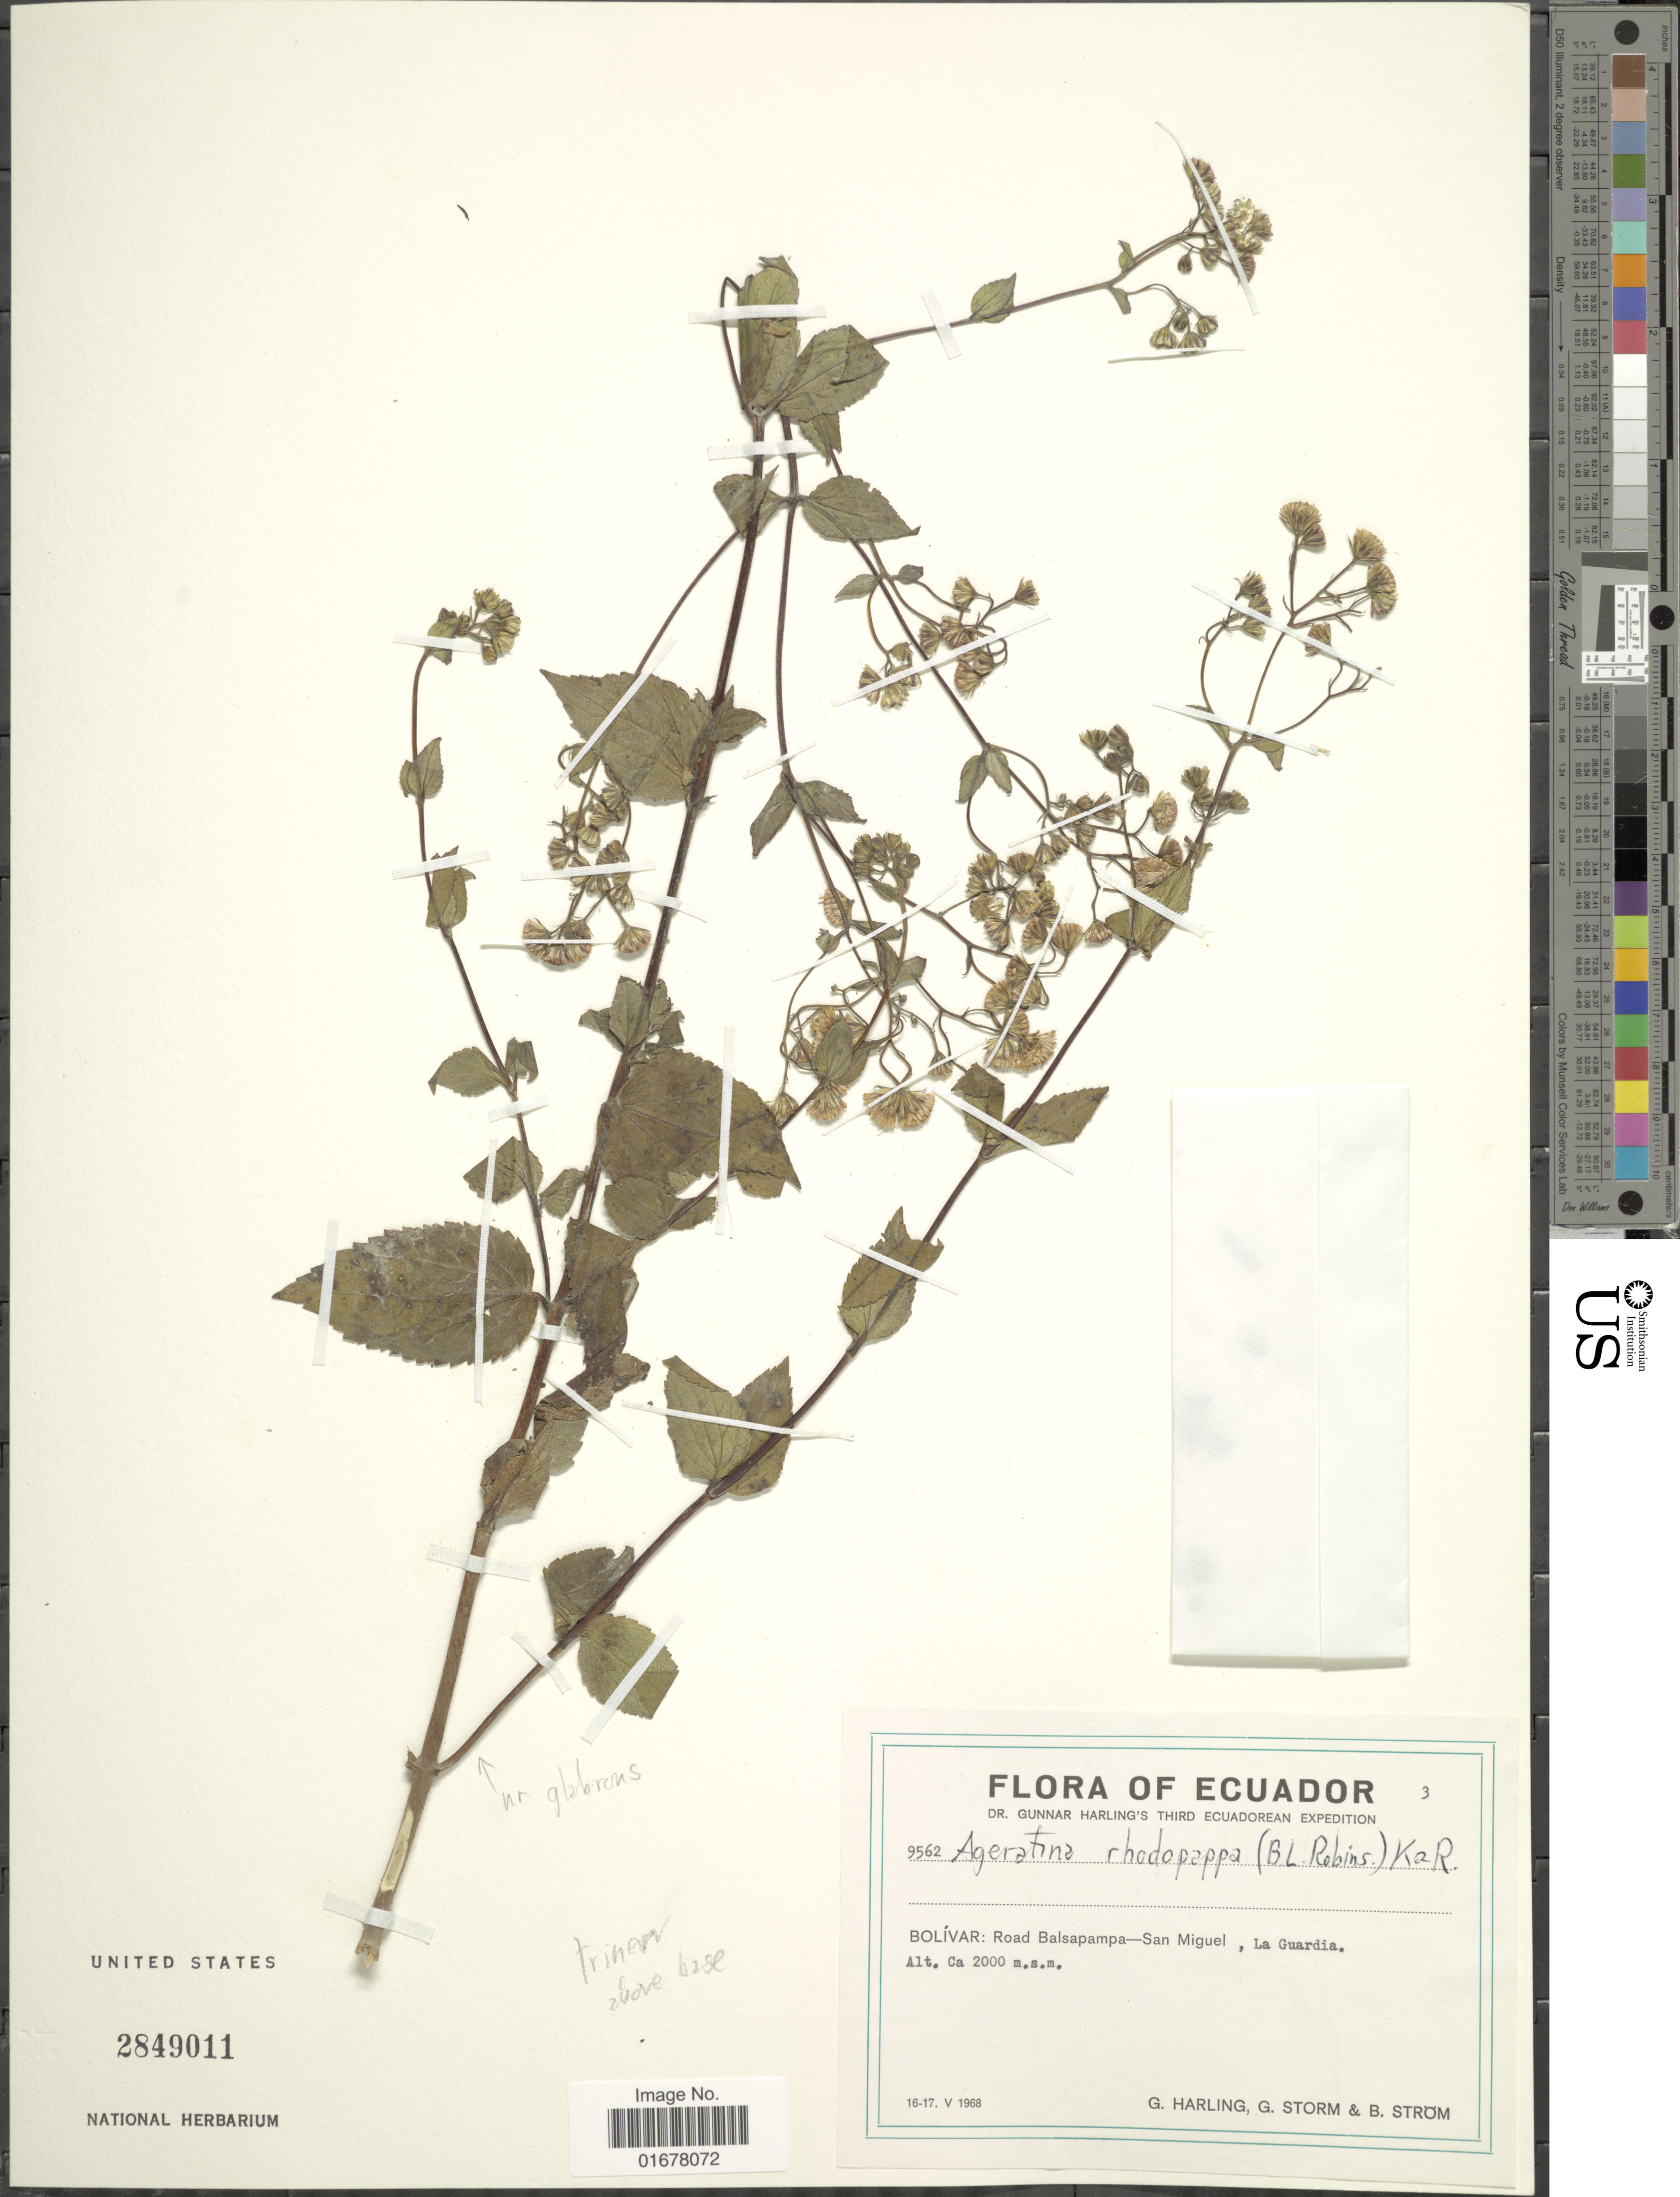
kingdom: Plantae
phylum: Tracheophyta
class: Magnoliopsida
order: Asterales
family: Asteraceae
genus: Ageratina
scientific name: Ageratina rhodopappa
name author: (B.L. Rob.) R.M. King & H. Rob.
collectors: G. Harling, G. Storm & B. Ström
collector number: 9562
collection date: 1968-05-16/1968-05-17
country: Ecuador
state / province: Bolívar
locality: Bolivar: Road - Balsapampa - San Miquel, la Guardia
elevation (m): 2000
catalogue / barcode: US 2849011